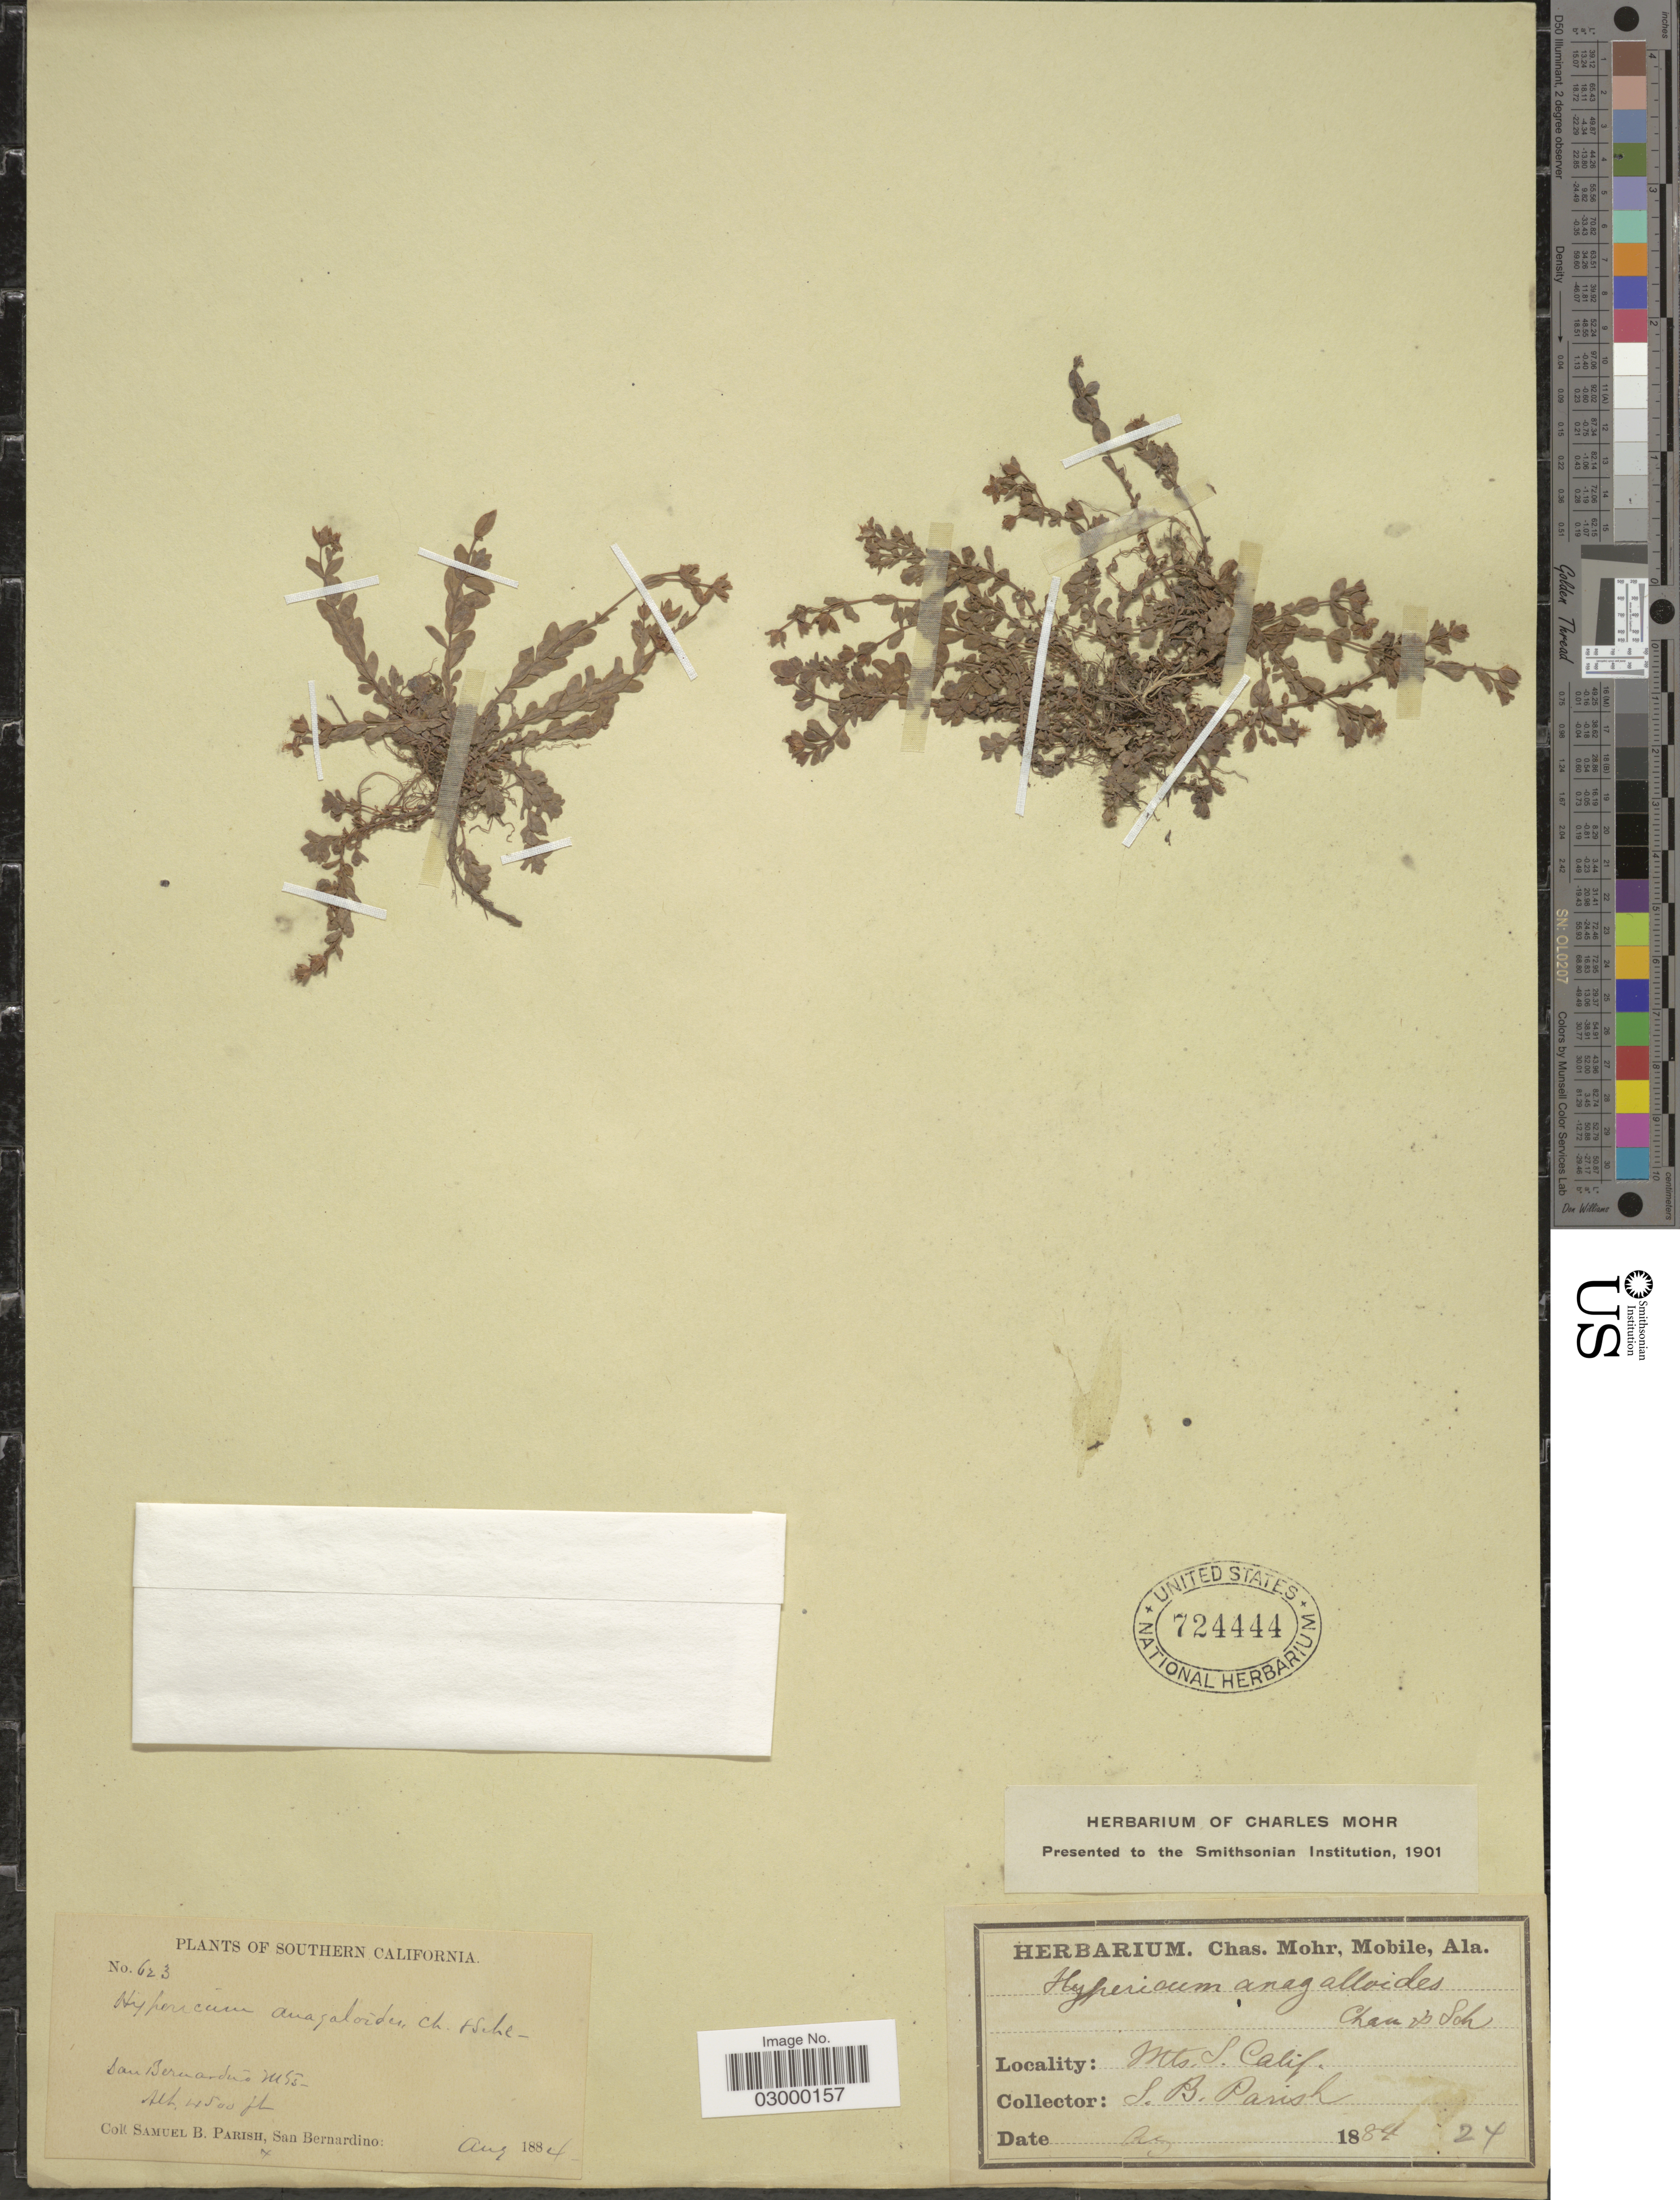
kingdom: Plantae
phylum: Tracheophyta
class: Magnoliopsida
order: Malpighiales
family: Hypericaceae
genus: Hypericum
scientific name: Hypericum anagalloides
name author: Cham. & Schltdl.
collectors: S. B. Parish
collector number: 623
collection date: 1884-08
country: United States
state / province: California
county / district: San Bernardino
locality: Southern California, San Bernardino Mts., Mts. S. Calif.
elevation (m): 1372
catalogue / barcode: US 724444